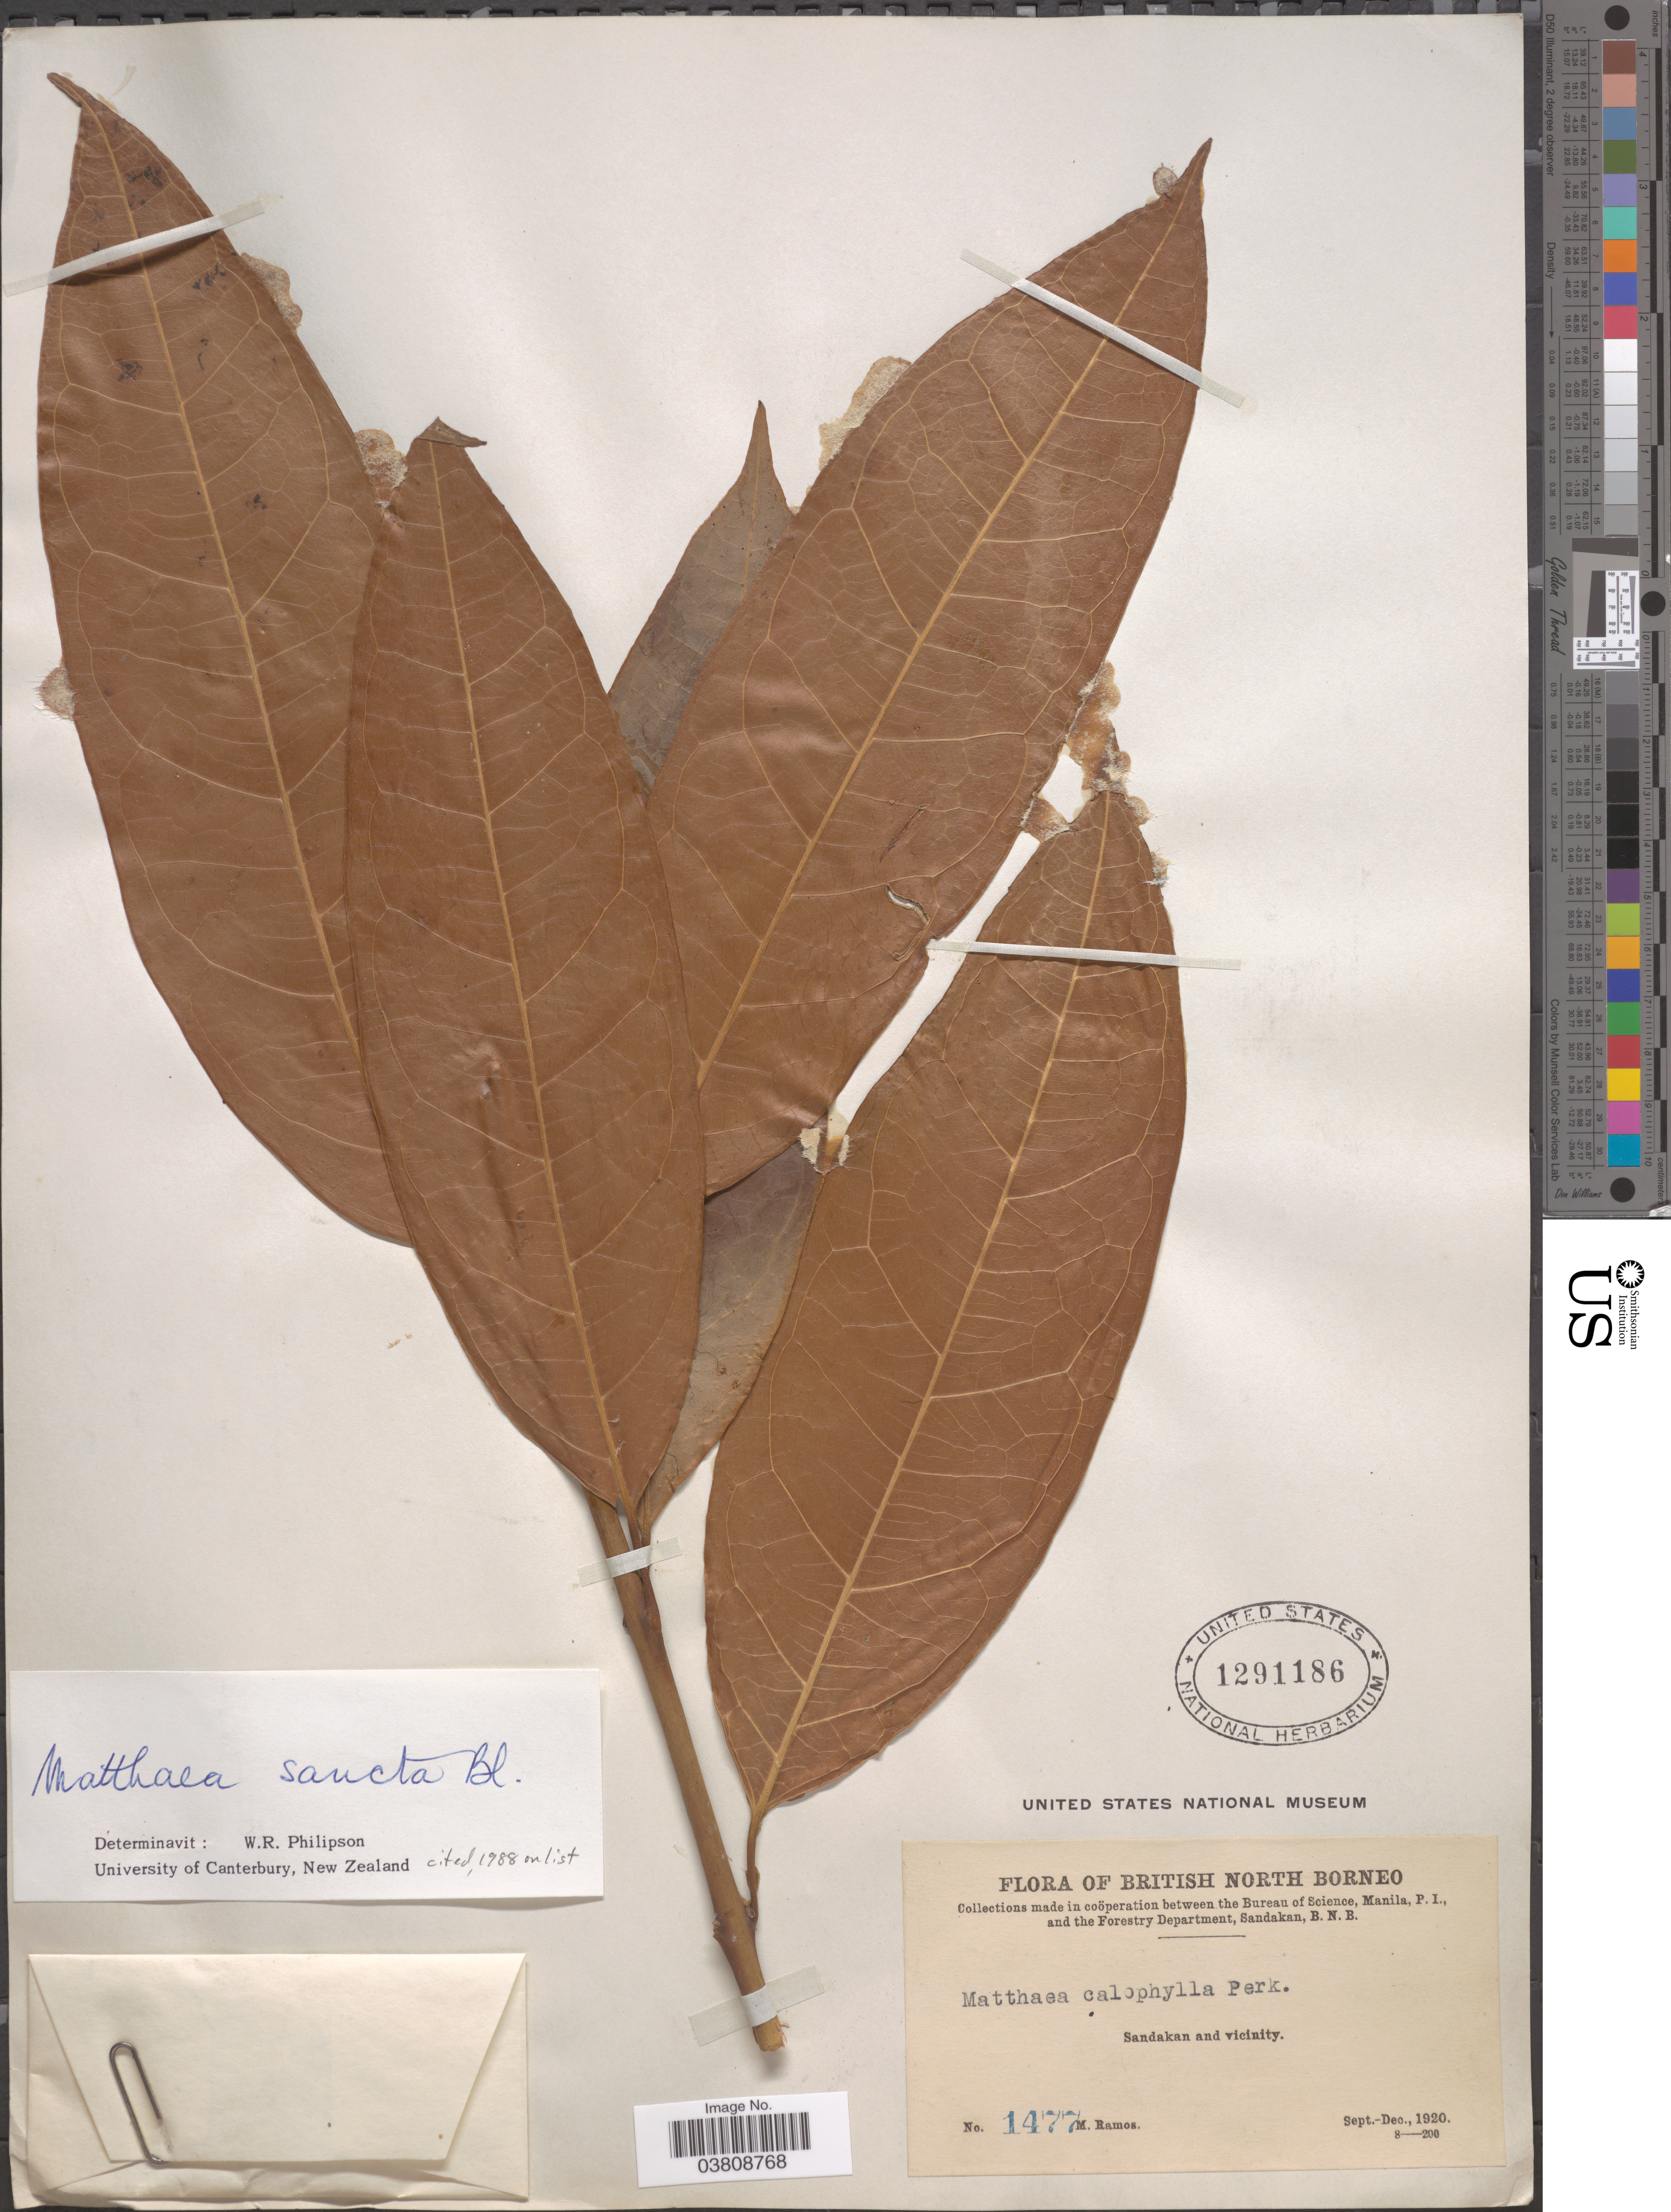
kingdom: Plantae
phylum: Tracheophyta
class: Magnoliopsida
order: Laurales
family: Monimiaceae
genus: Matthaea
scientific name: Matthaea sancta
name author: Blume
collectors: M. Ramos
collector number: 1477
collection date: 1920-09/1920-12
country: Malaysia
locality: British North Borneo. Sandakan and vicinity.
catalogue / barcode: US 1291186